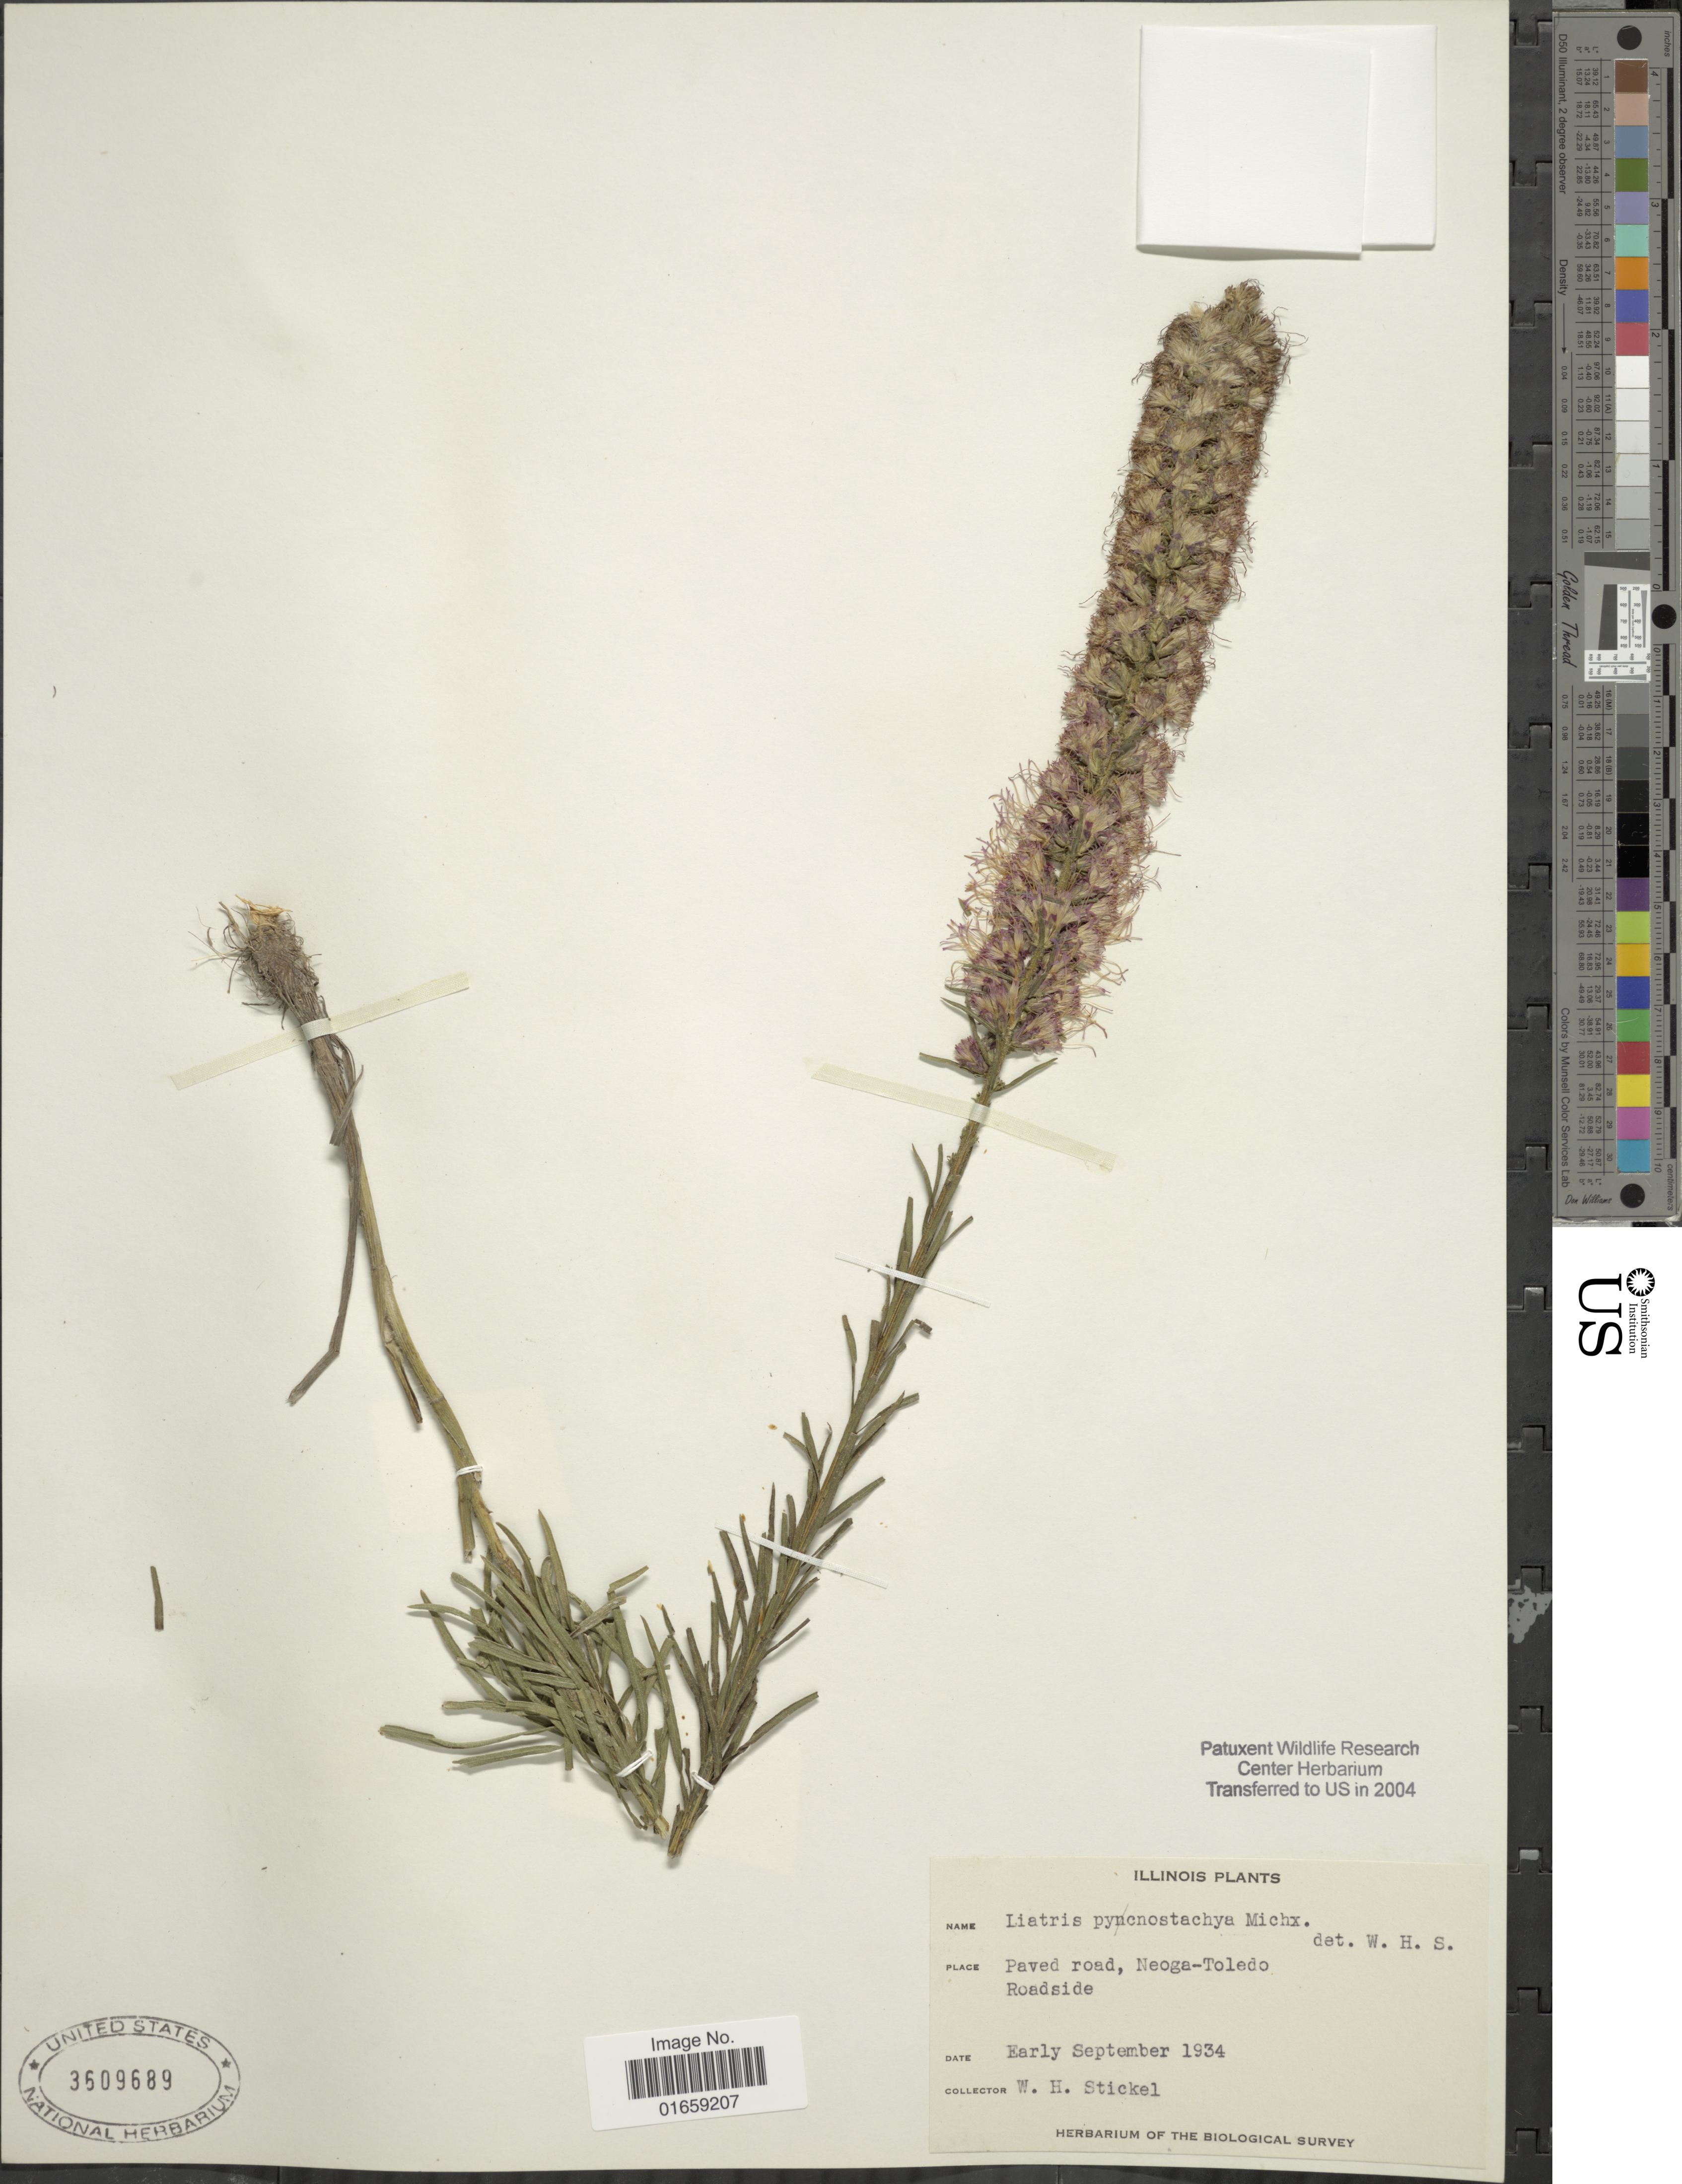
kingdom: Plantae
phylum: Tracheophyta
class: Magnoliopsida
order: Asterales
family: Asteraceae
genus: Liatris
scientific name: Liatris pycnostachya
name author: Michx.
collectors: W. Stickel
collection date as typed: Early September 1934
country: United States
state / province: Illinois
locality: Paved road, Neoga-Toledo Roadside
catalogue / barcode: US 3509689